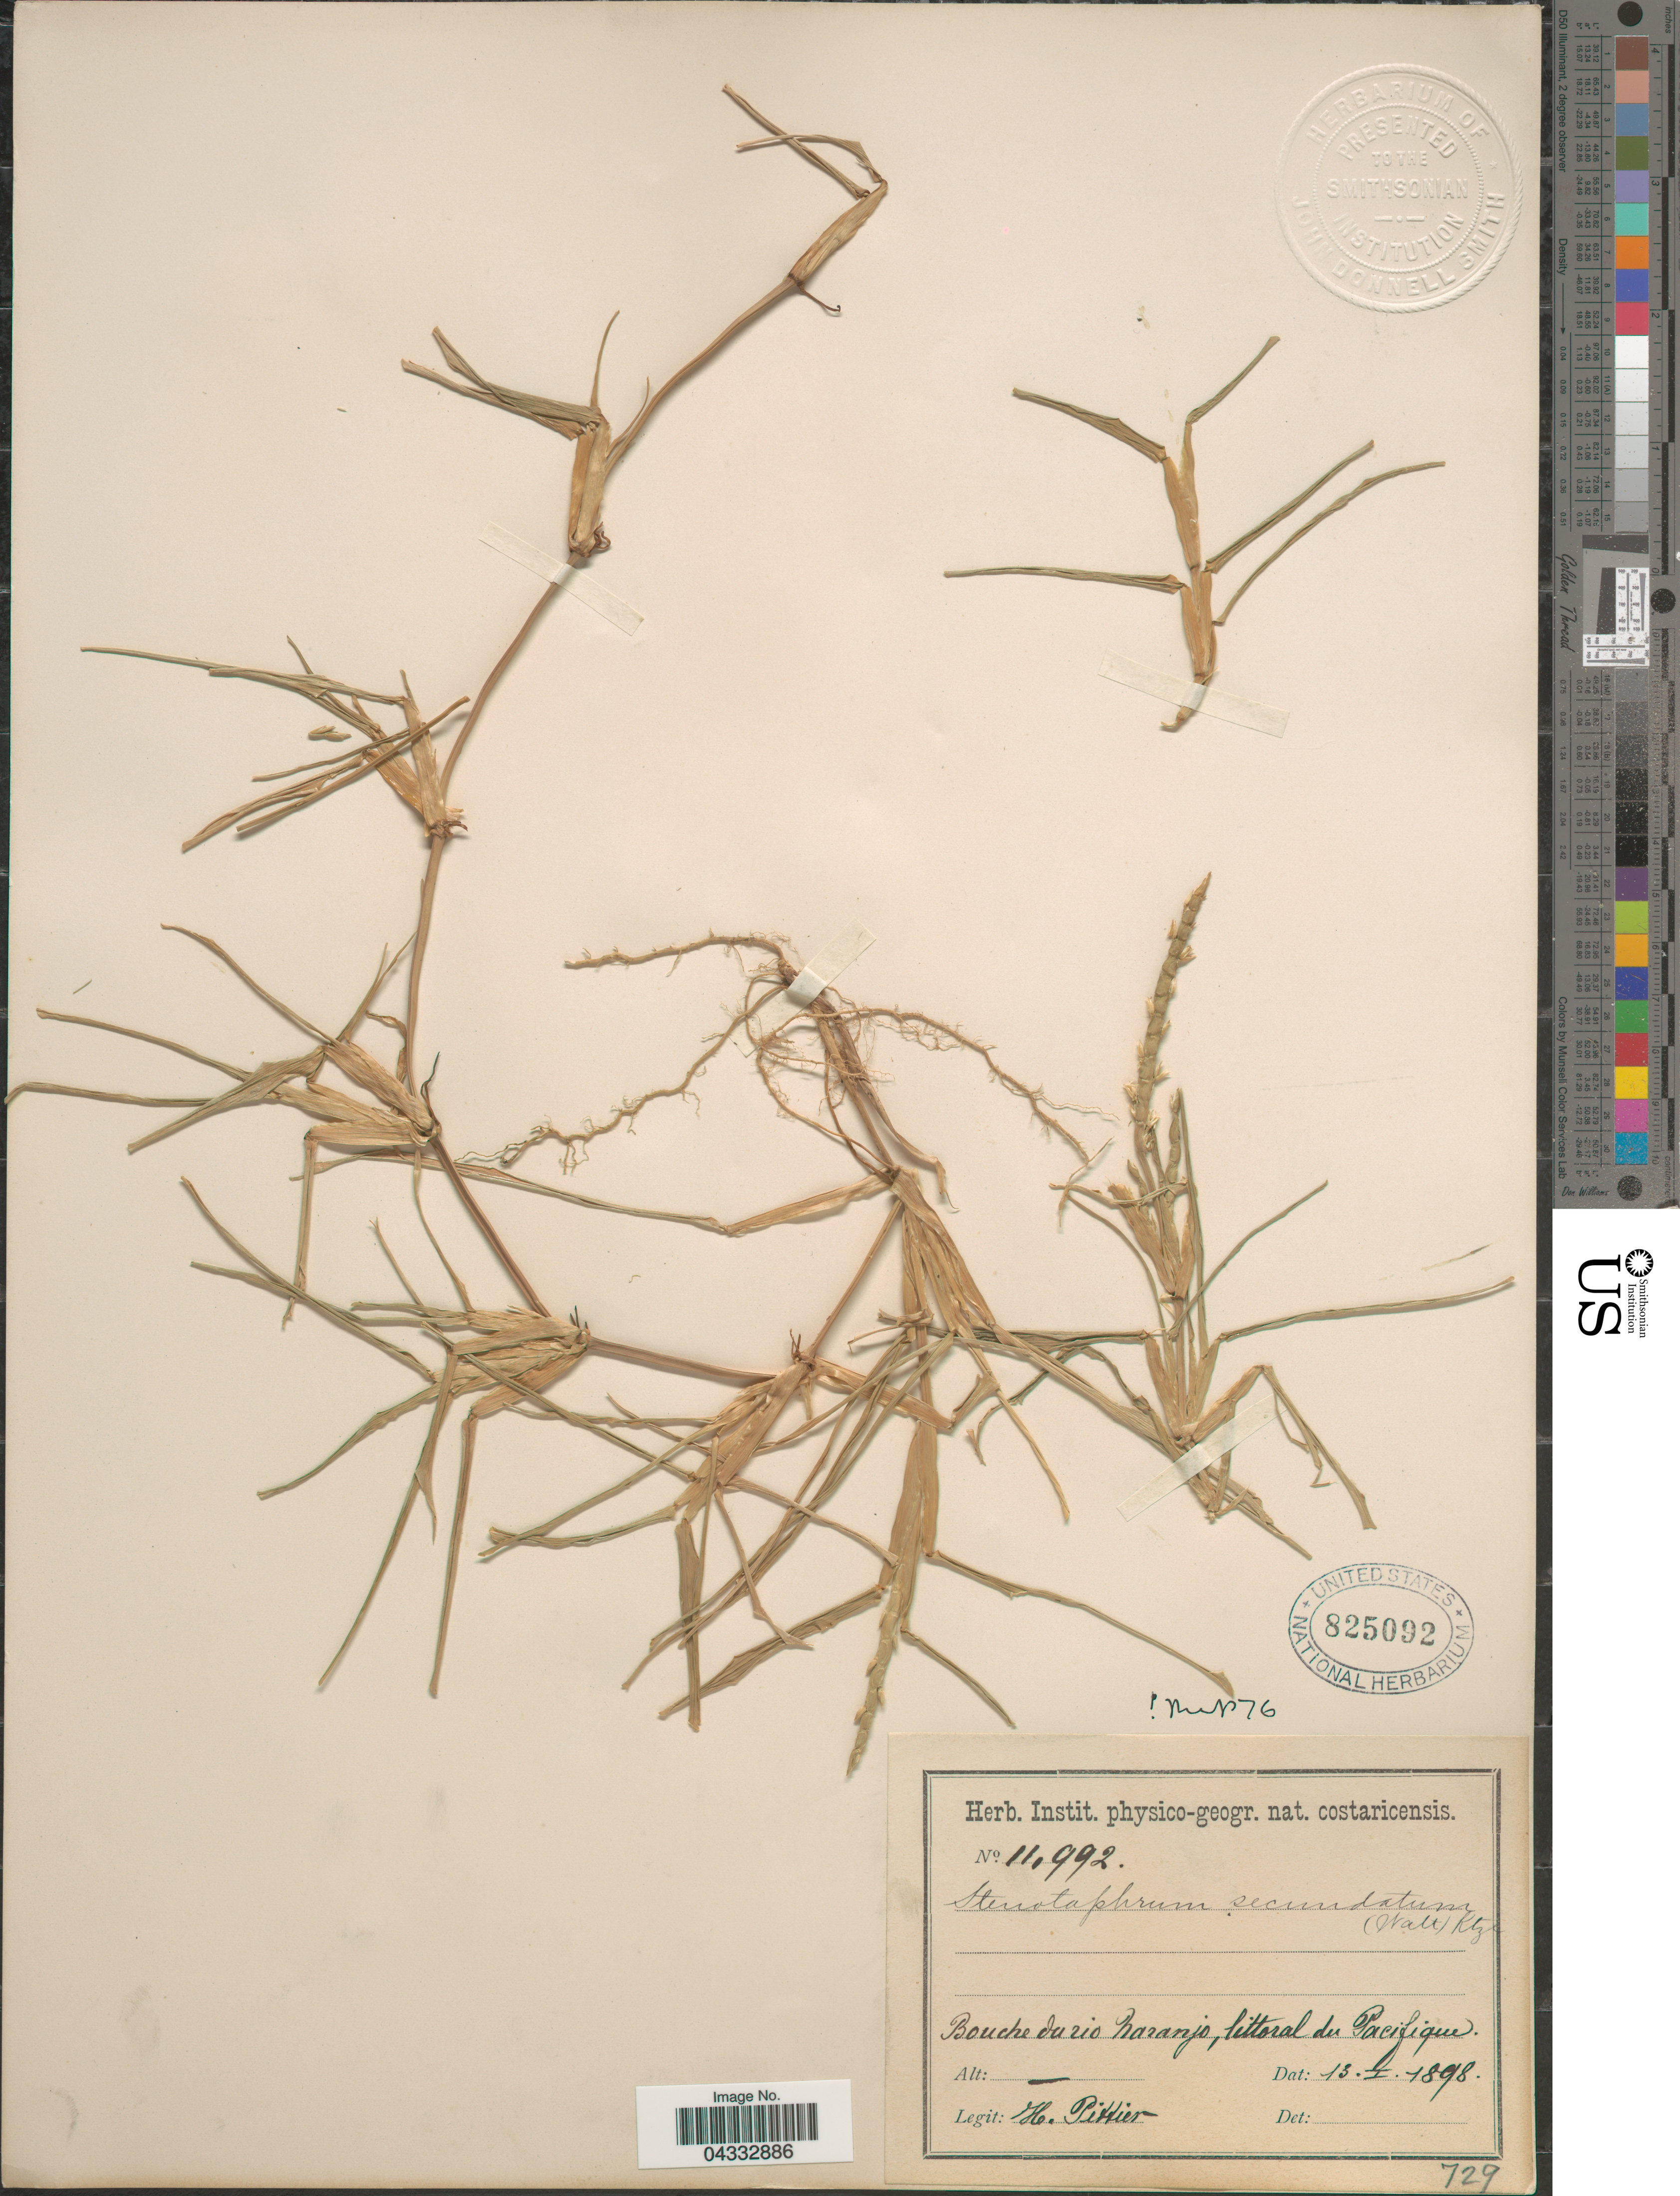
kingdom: Plantae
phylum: Tracheophyta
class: Liliopsida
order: Poales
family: Poaceae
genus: Stenotaphrum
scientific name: Stenotaphrum secundatum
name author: (Walter) Kuntze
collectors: H. F. Pittier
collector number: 11,992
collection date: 1898-01-13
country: Costa Rica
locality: Bouche du rio Naranjo, littoral du Pacifique.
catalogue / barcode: US 825092